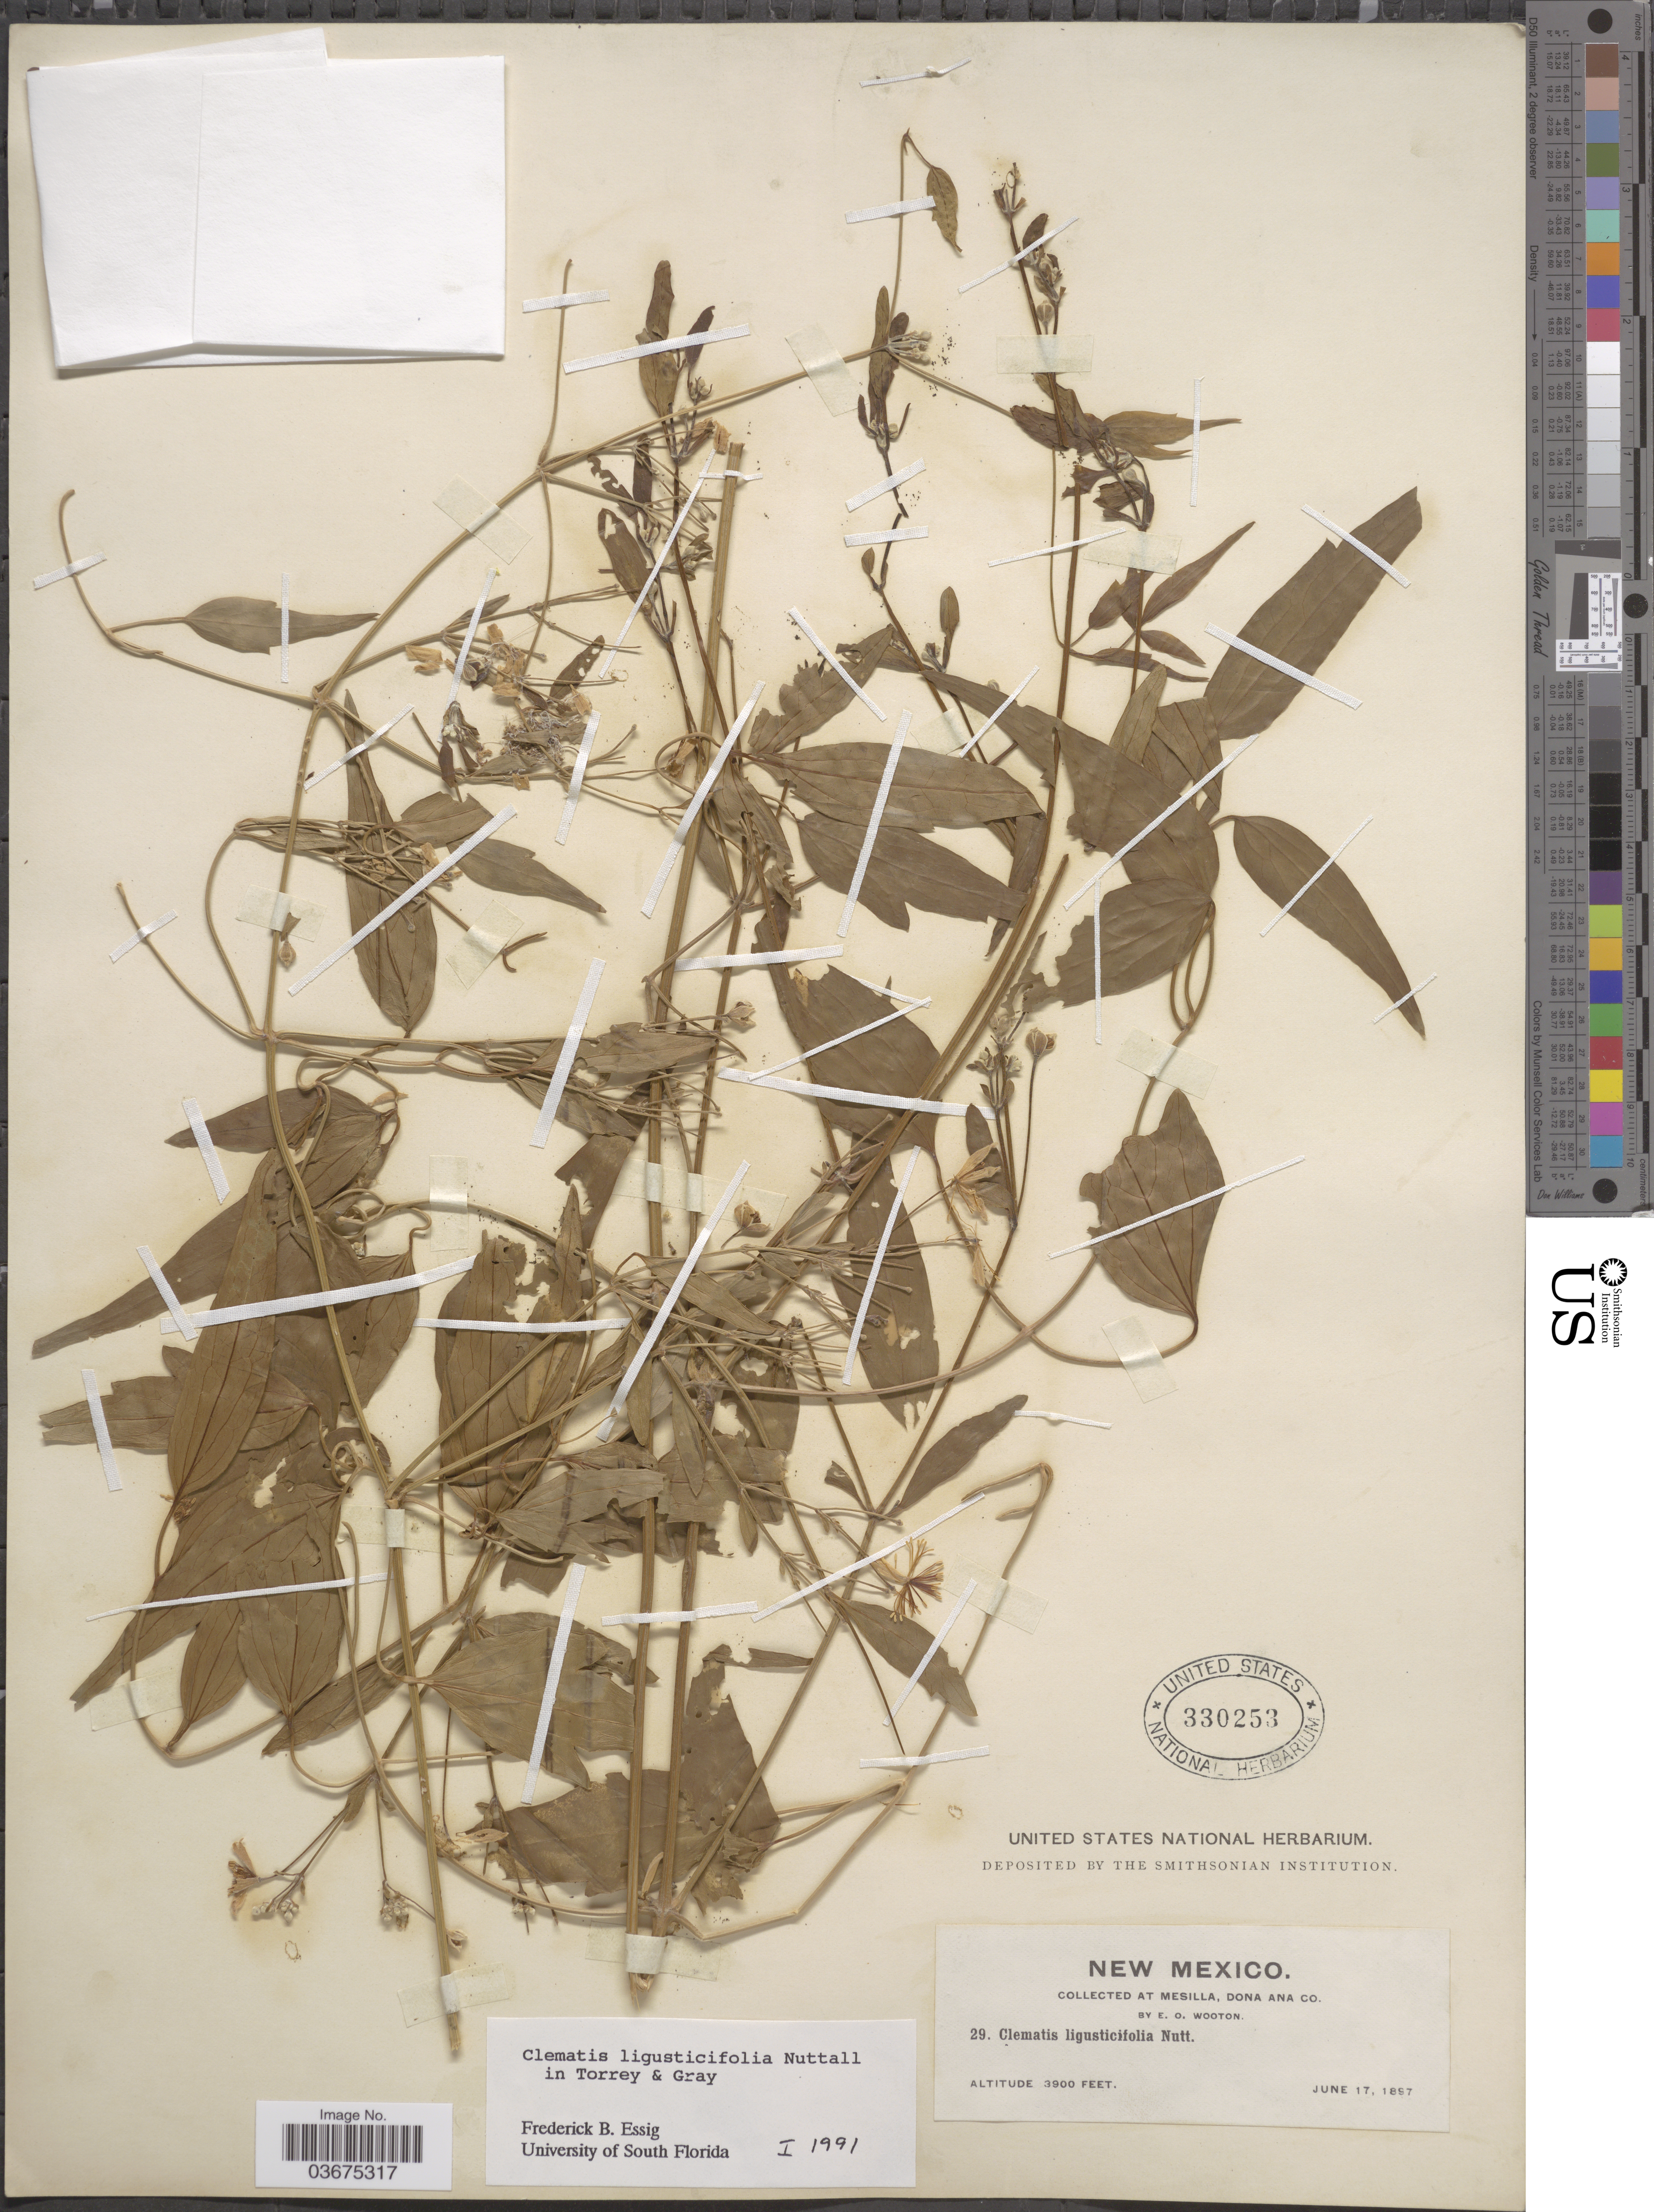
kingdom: Plantae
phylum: Tracheophyta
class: Magnoliopsida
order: Ranunculales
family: Ranunculaceae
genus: Clematis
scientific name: Clematis ligusticifolia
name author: Nutt.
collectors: E. O. Wooton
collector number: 29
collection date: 1897-06-17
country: United States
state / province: New Mexico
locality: Mesilla, Dona Ana Co.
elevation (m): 1189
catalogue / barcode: US 330253